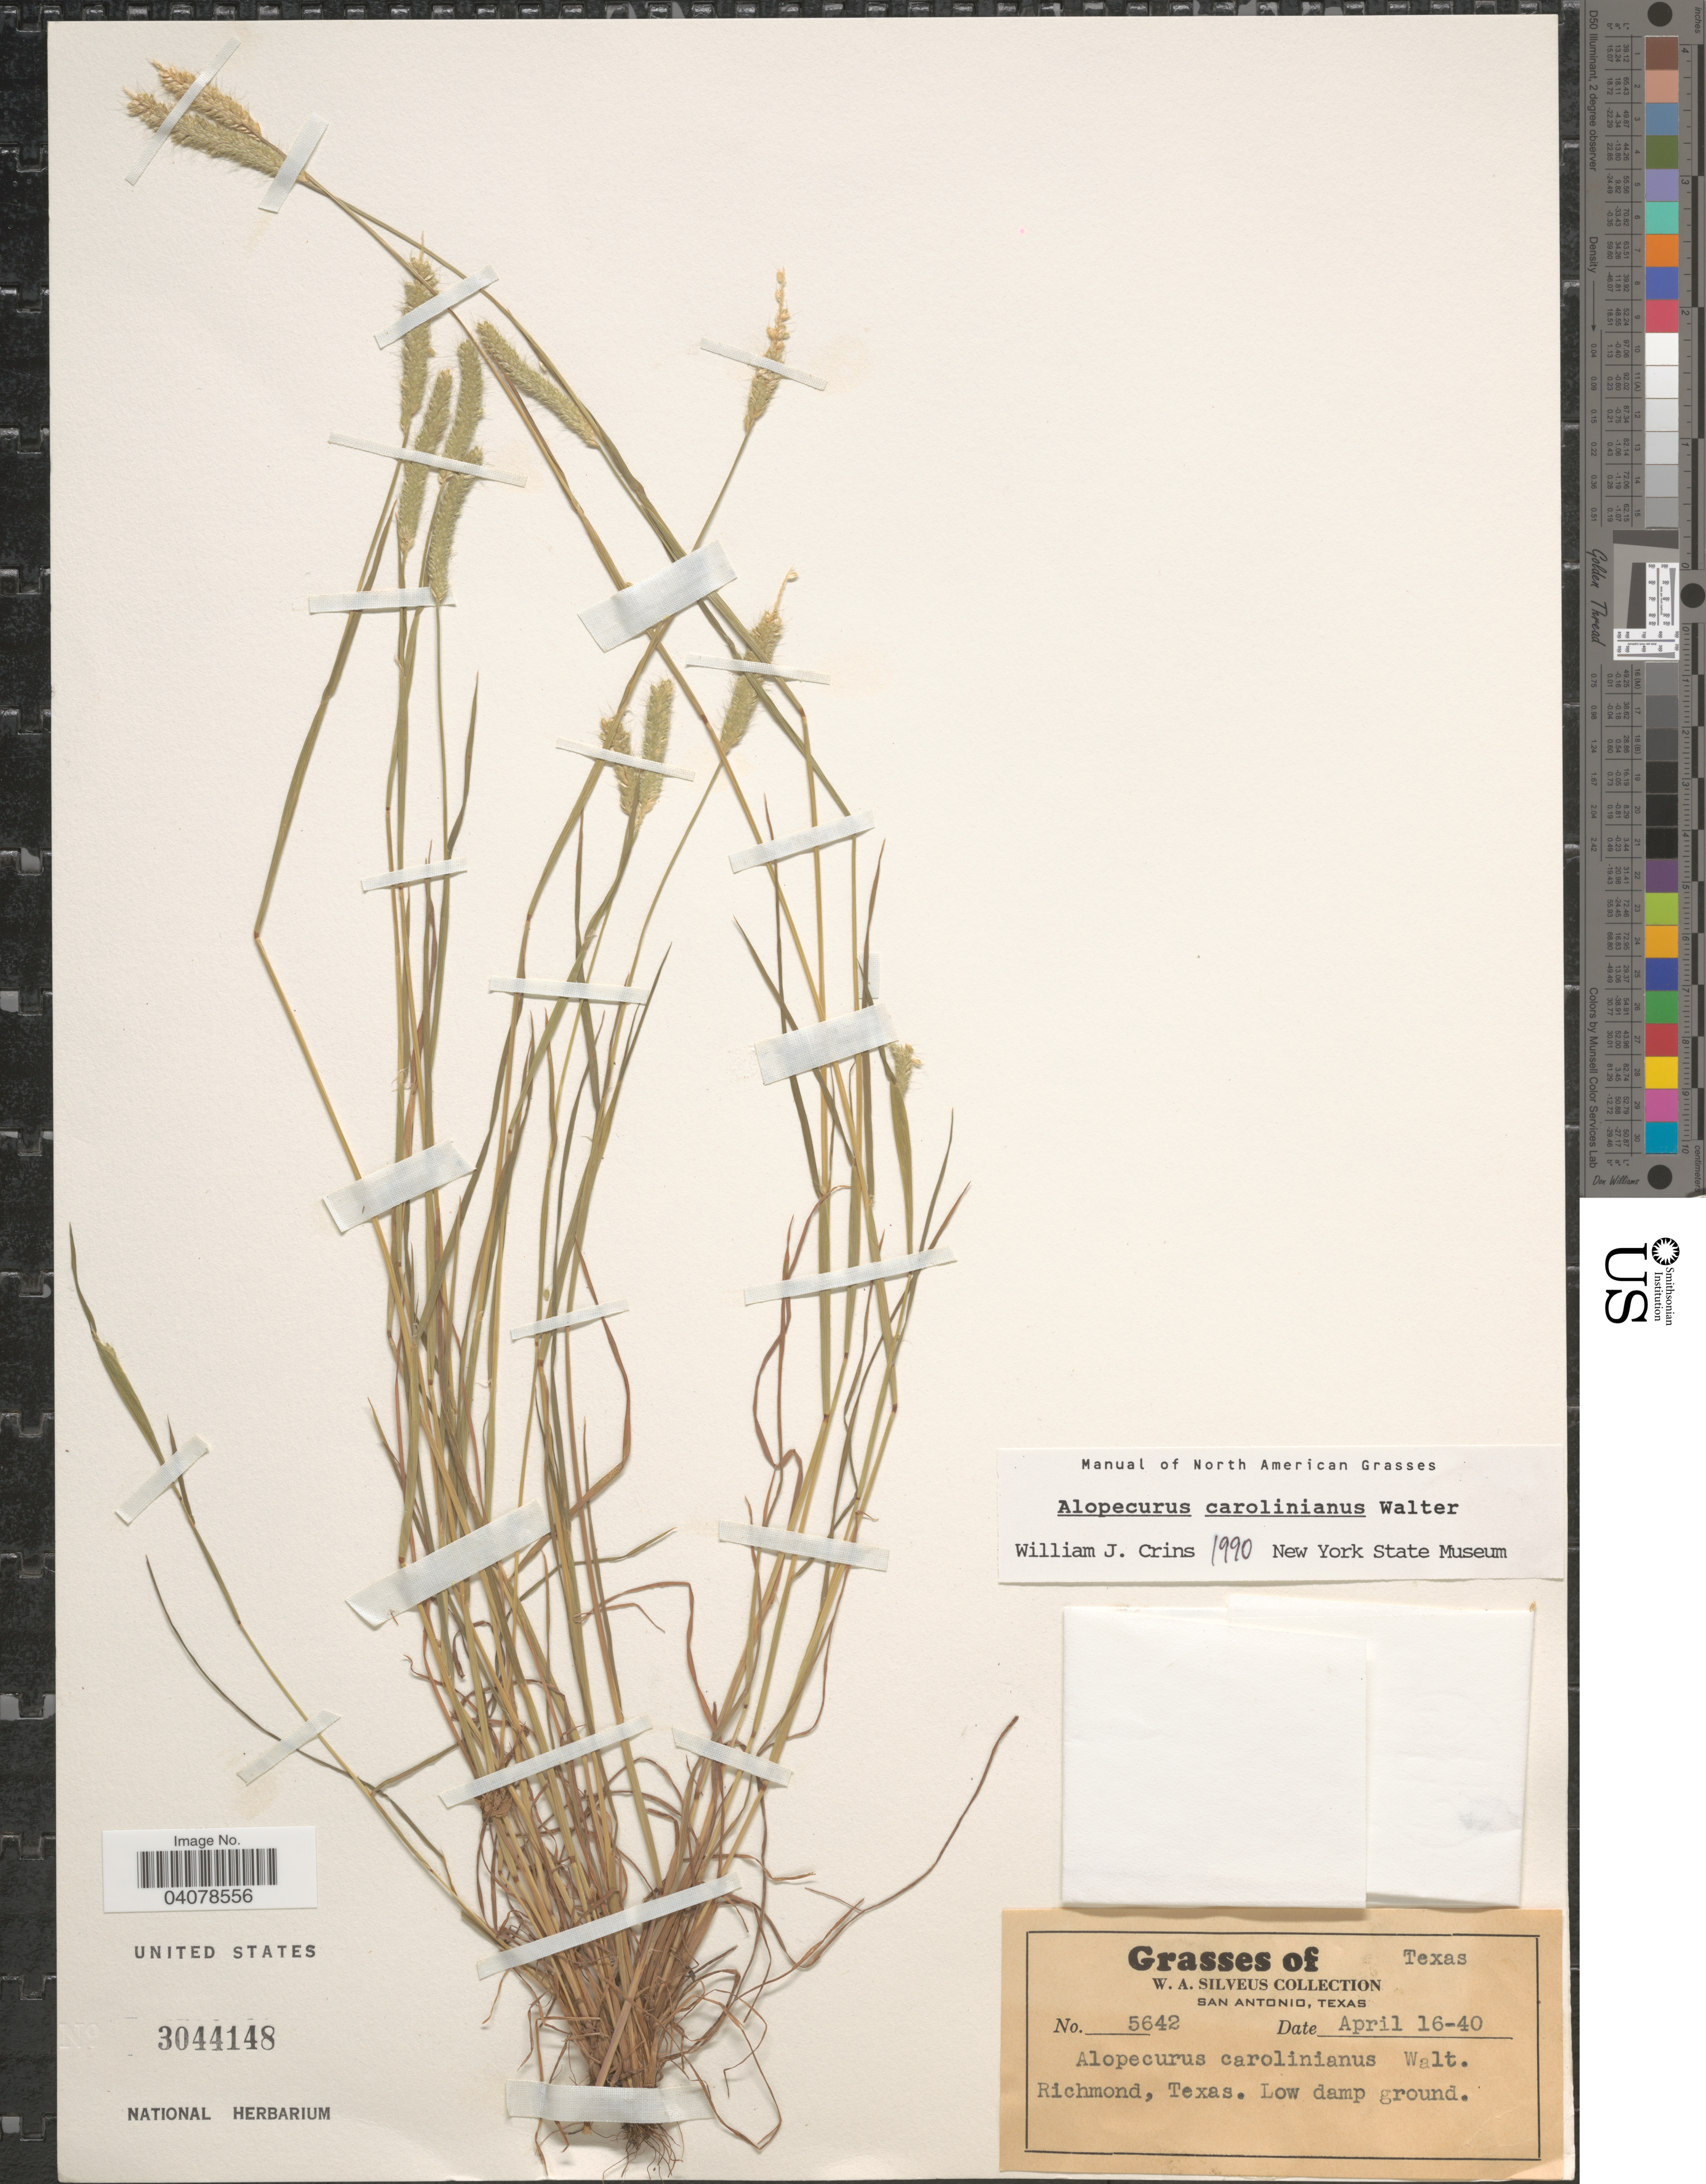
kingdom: Plantae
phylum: Tracheophyta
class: Liliopsida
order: Poales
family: Poaceae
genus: Alopecurus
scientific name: Alopecurus carolinianus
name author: Walter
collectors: W. Silveus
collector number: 5642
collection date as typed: Transcribed d/m/y: 16/4/40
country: United States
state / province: Texas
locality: San Antonio. Richmond.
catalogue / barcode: US 3044148